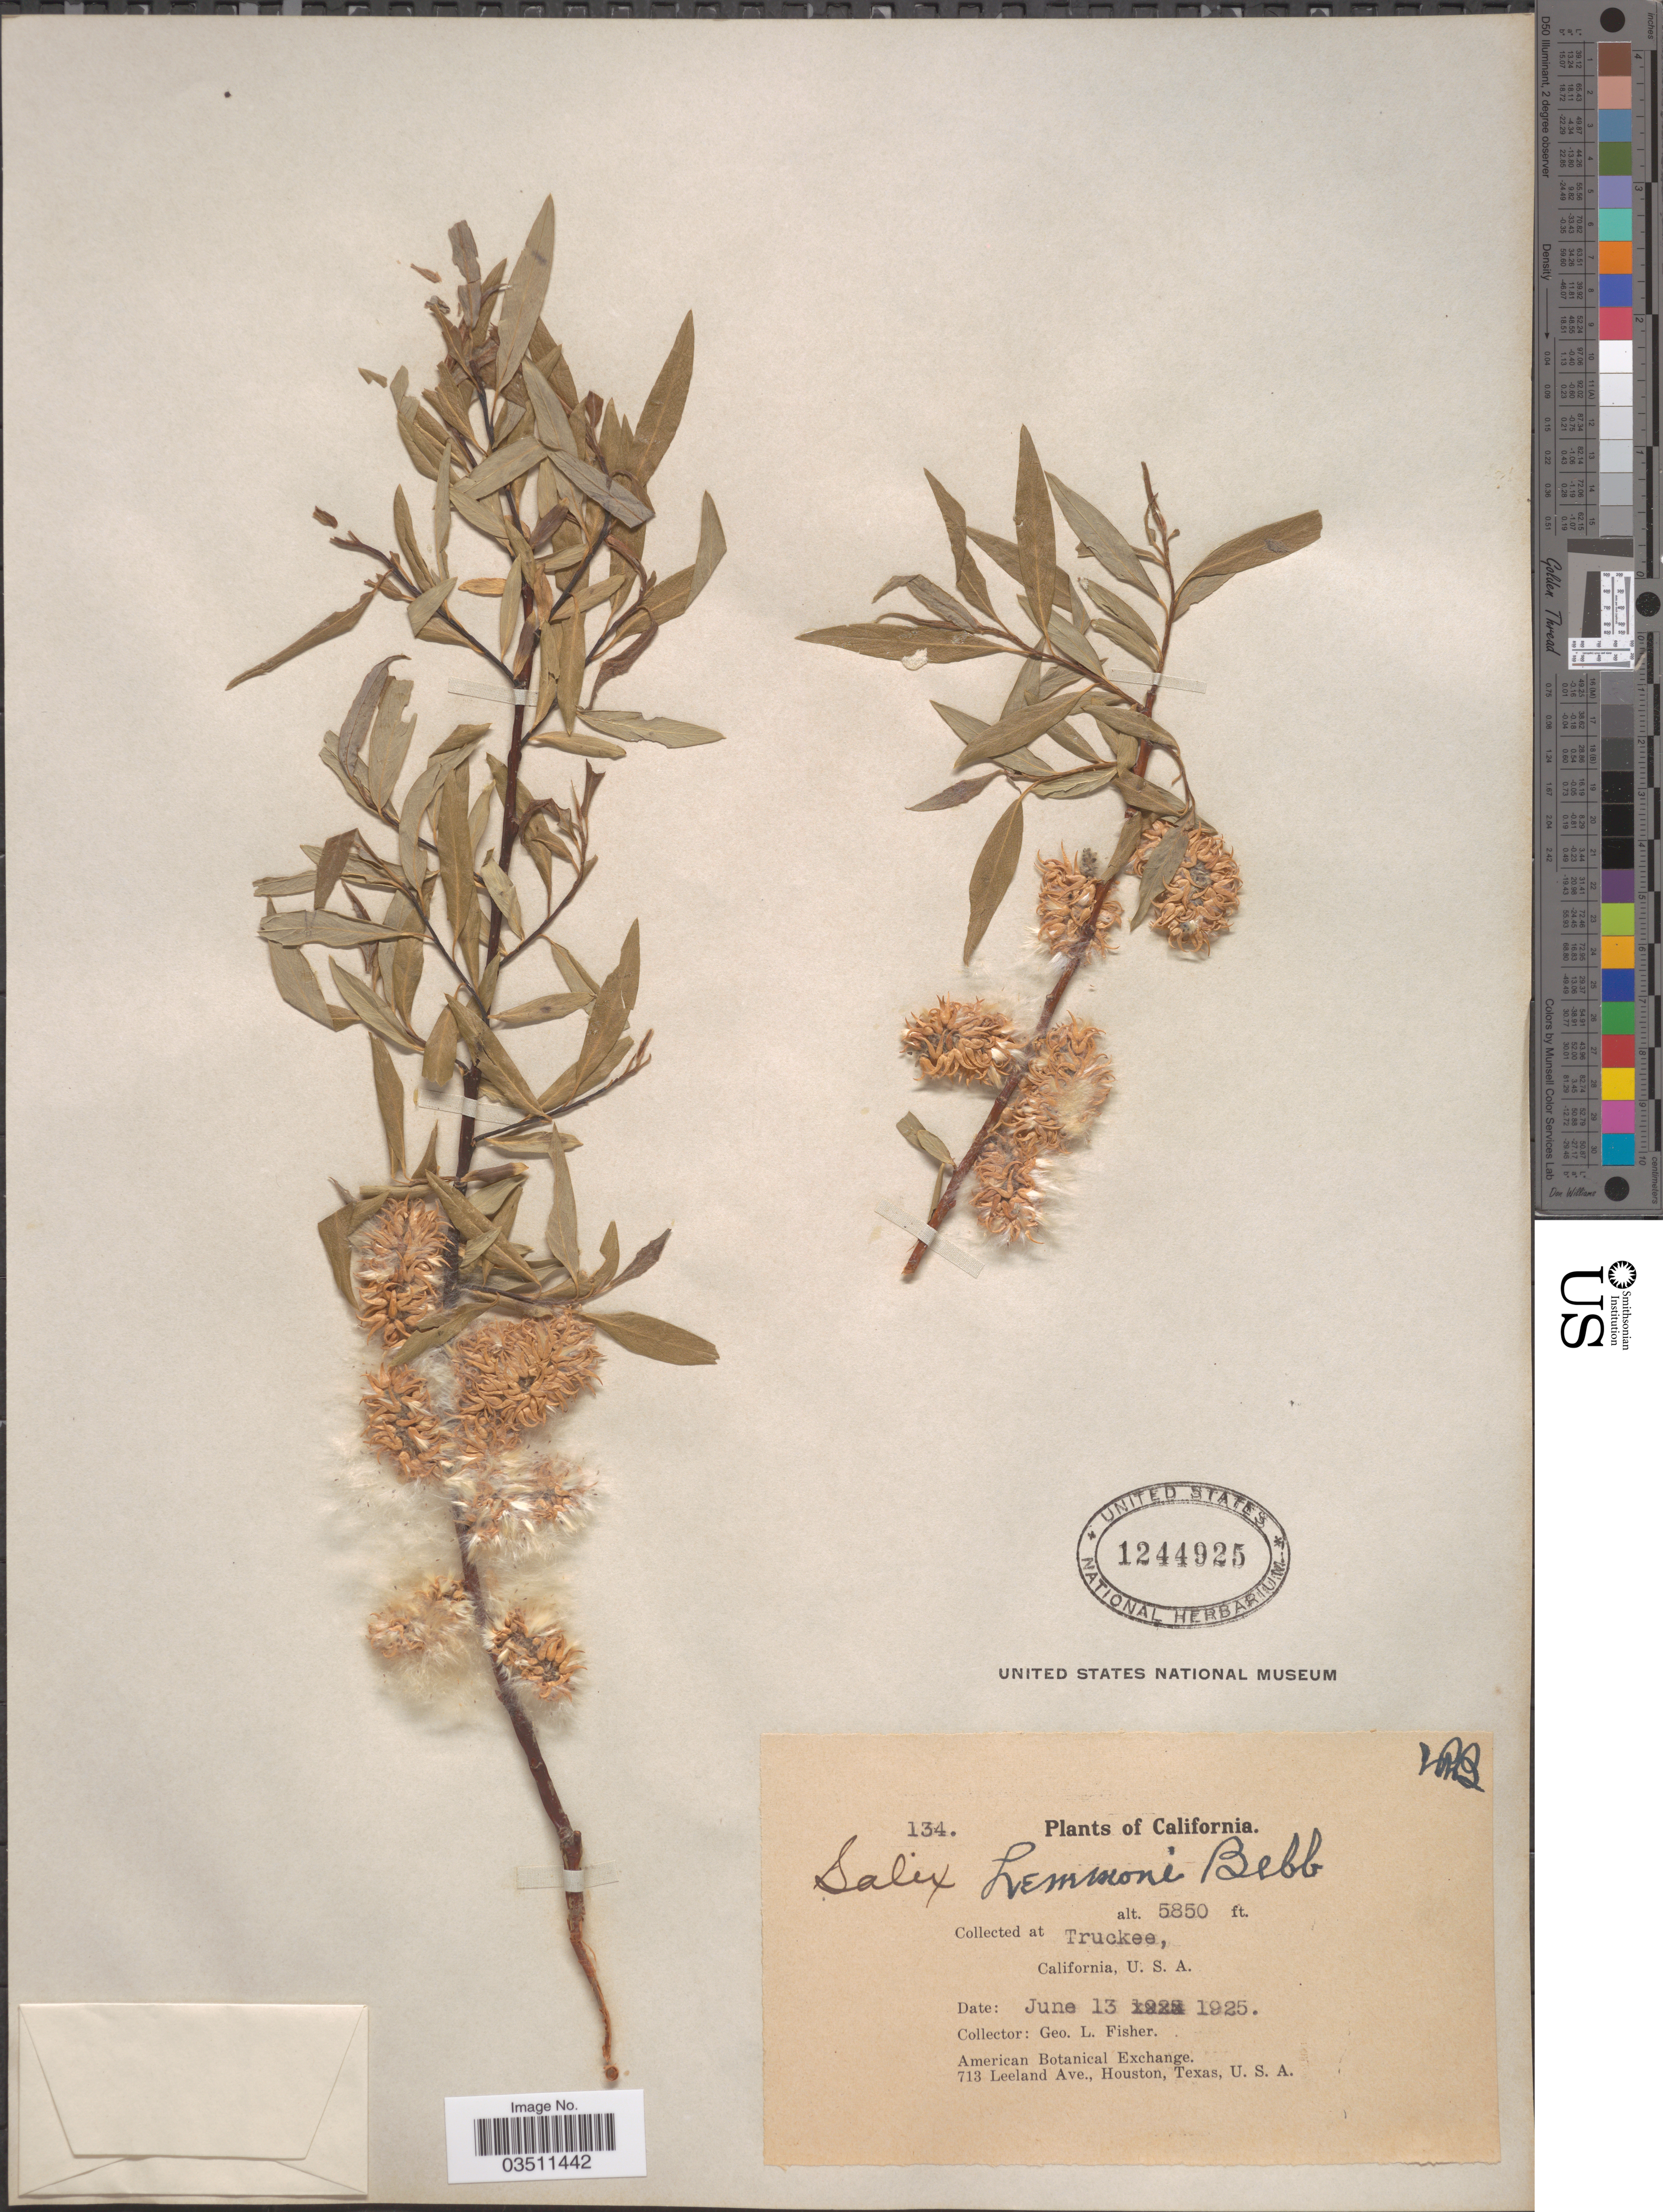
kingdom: Plantae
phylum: Tracheophyta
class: Magnoliopsida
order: Malpighiales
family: Salicaceae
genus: Salix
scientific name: Salix lemmonii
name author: Bebb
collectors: G. L. Fisher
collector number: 134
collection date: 1925-06-13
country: United States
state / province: California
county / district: Nevada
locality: Truckee.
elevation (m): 1783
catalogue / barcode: US 1244925